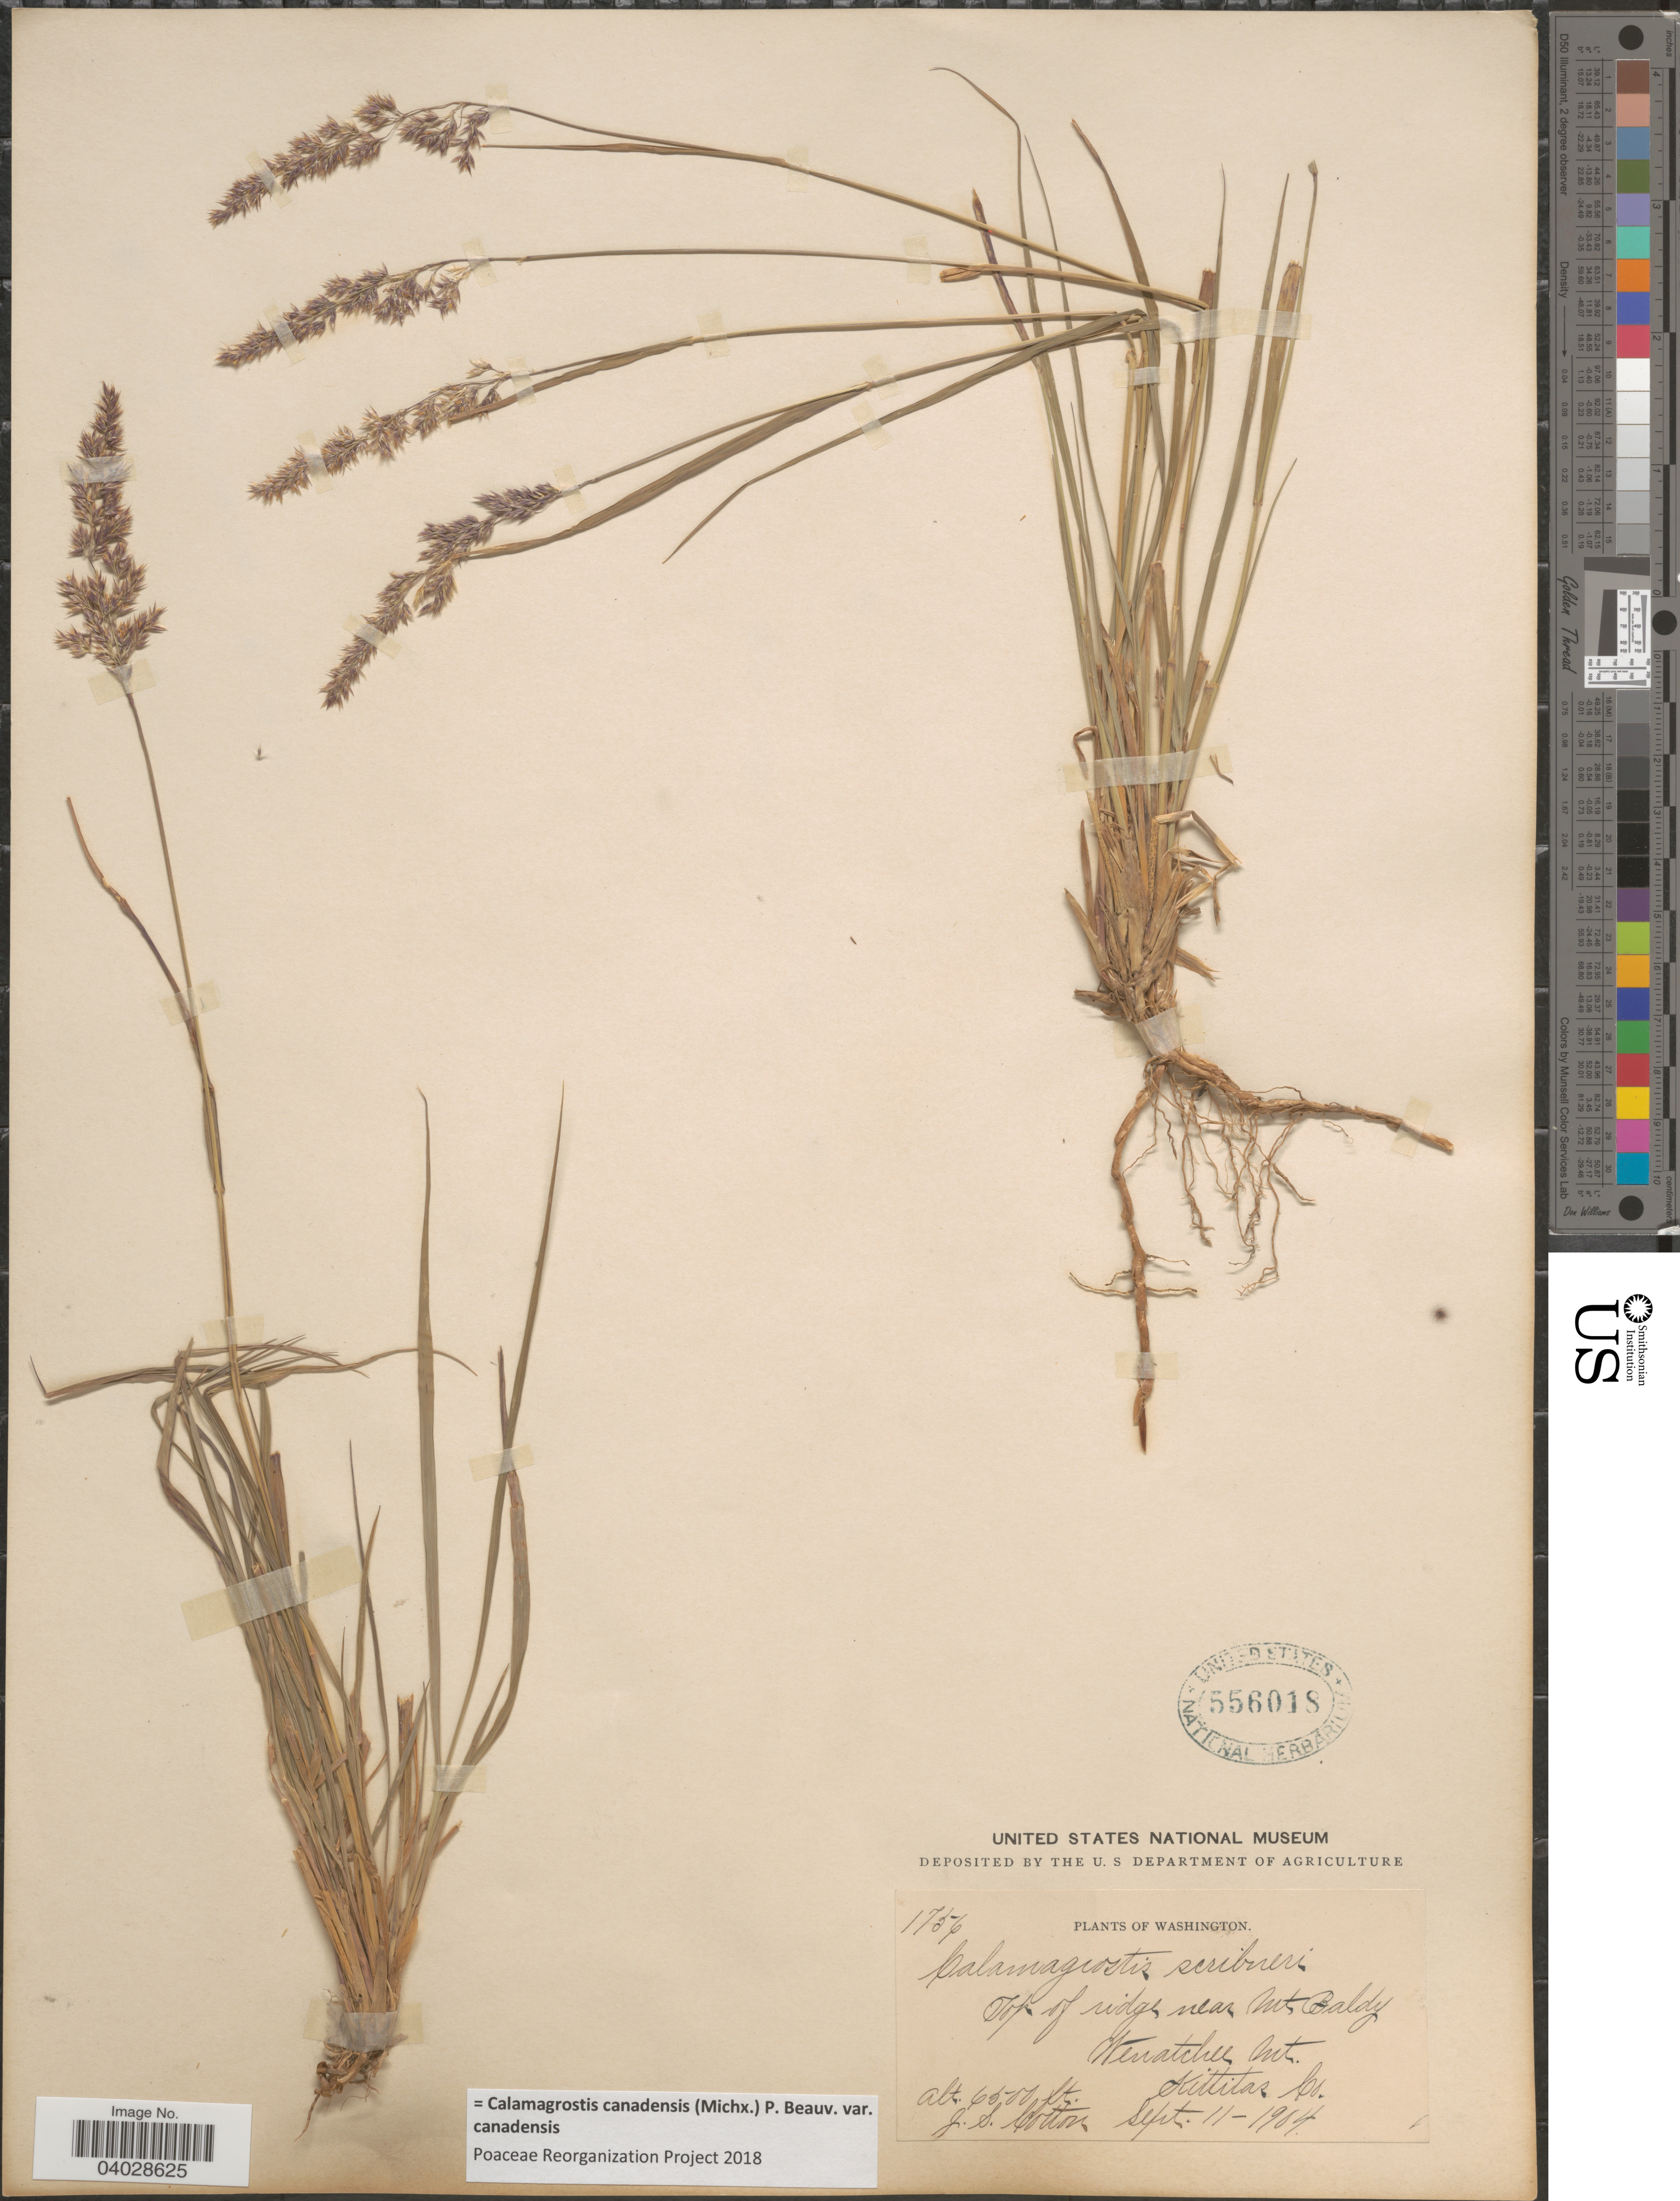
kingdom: Plantae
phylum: Tracheophyta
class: Liliopsida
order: Poales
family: Poaceae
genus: Calamagrostis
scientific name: Calamagrostis canadensis var. canadensis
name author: (Michx.) P. Beauv.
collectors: J. S. Cotton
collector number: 1756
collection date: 1904-09-11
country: United States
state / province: Washington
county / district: Kittitas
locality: Top of ridge near Mt. Baldy. Wenatchee Mt. Kittitas Co.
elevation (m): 1981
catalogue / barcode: US 556018